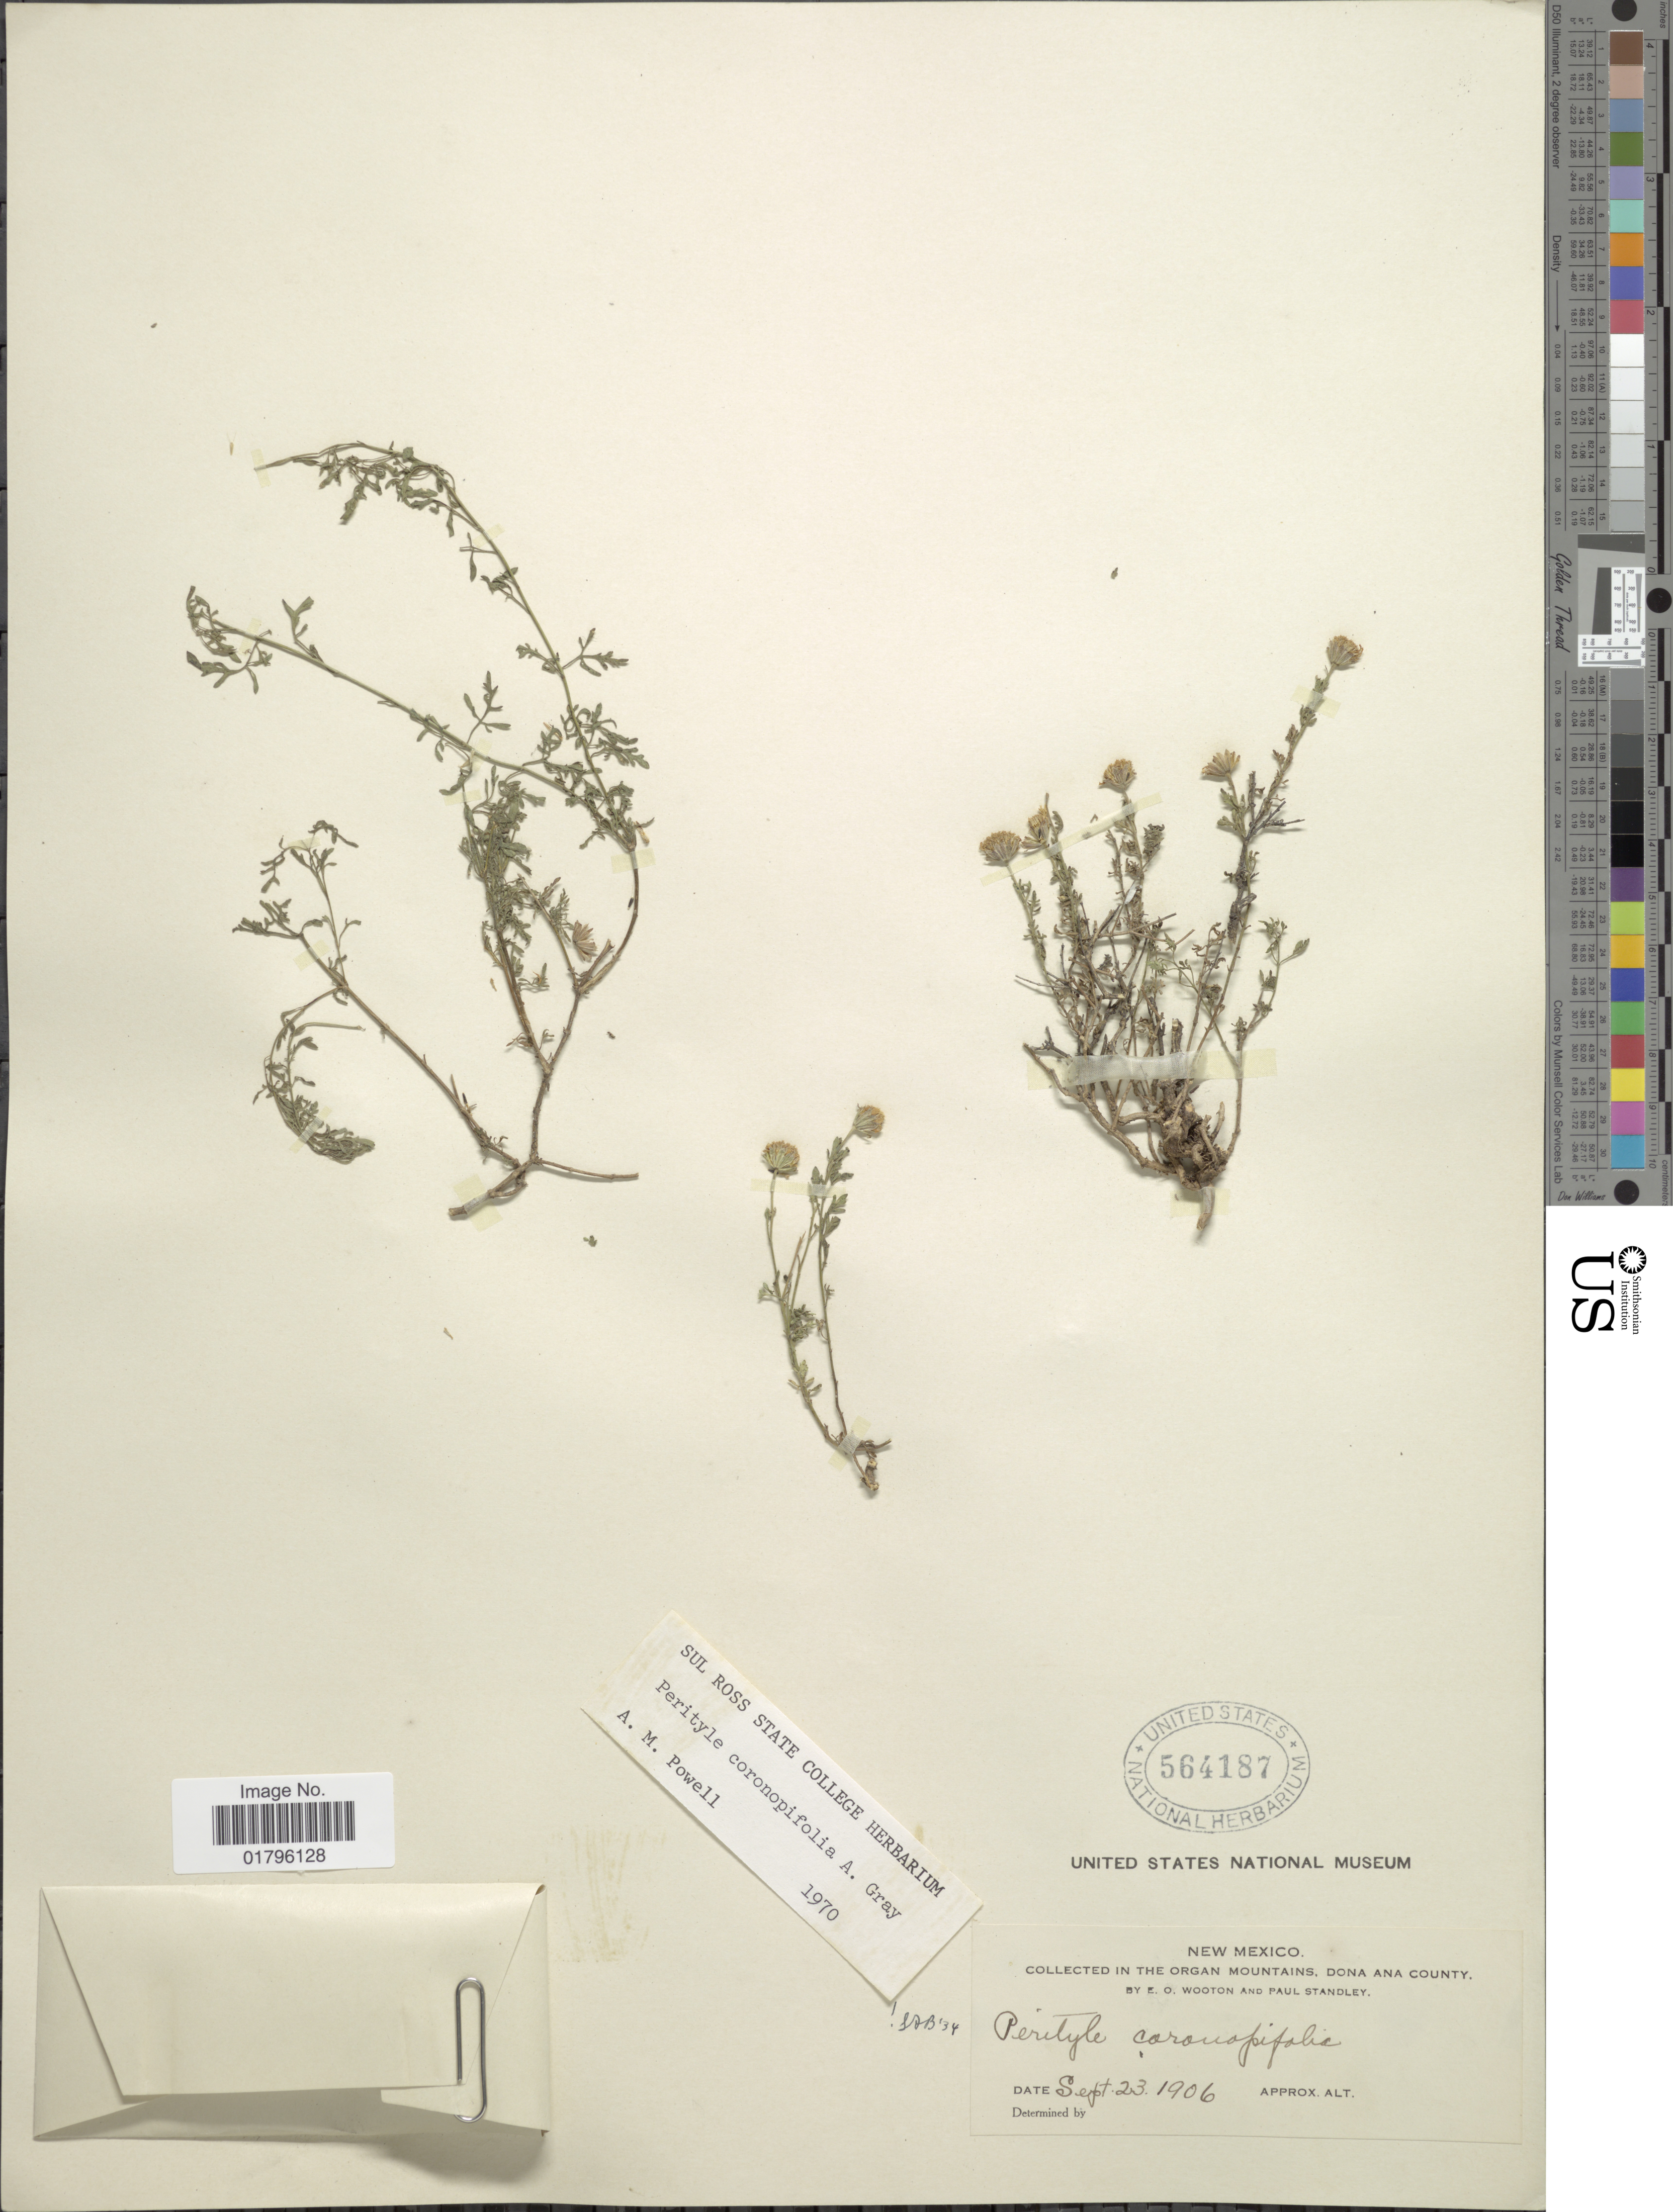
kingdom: Plantae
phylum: Tracheophyta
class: Magnoliopsida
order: Asterales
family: Asteraceae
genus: Perityle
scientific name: Perityle coronopifolia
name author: A. Gray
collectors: E. O. Wooton & P. C. Standley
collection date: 1906-09-23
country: United States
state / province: New Mexico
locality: Organ Mountains, Dona Ana County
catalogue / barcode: US 564187